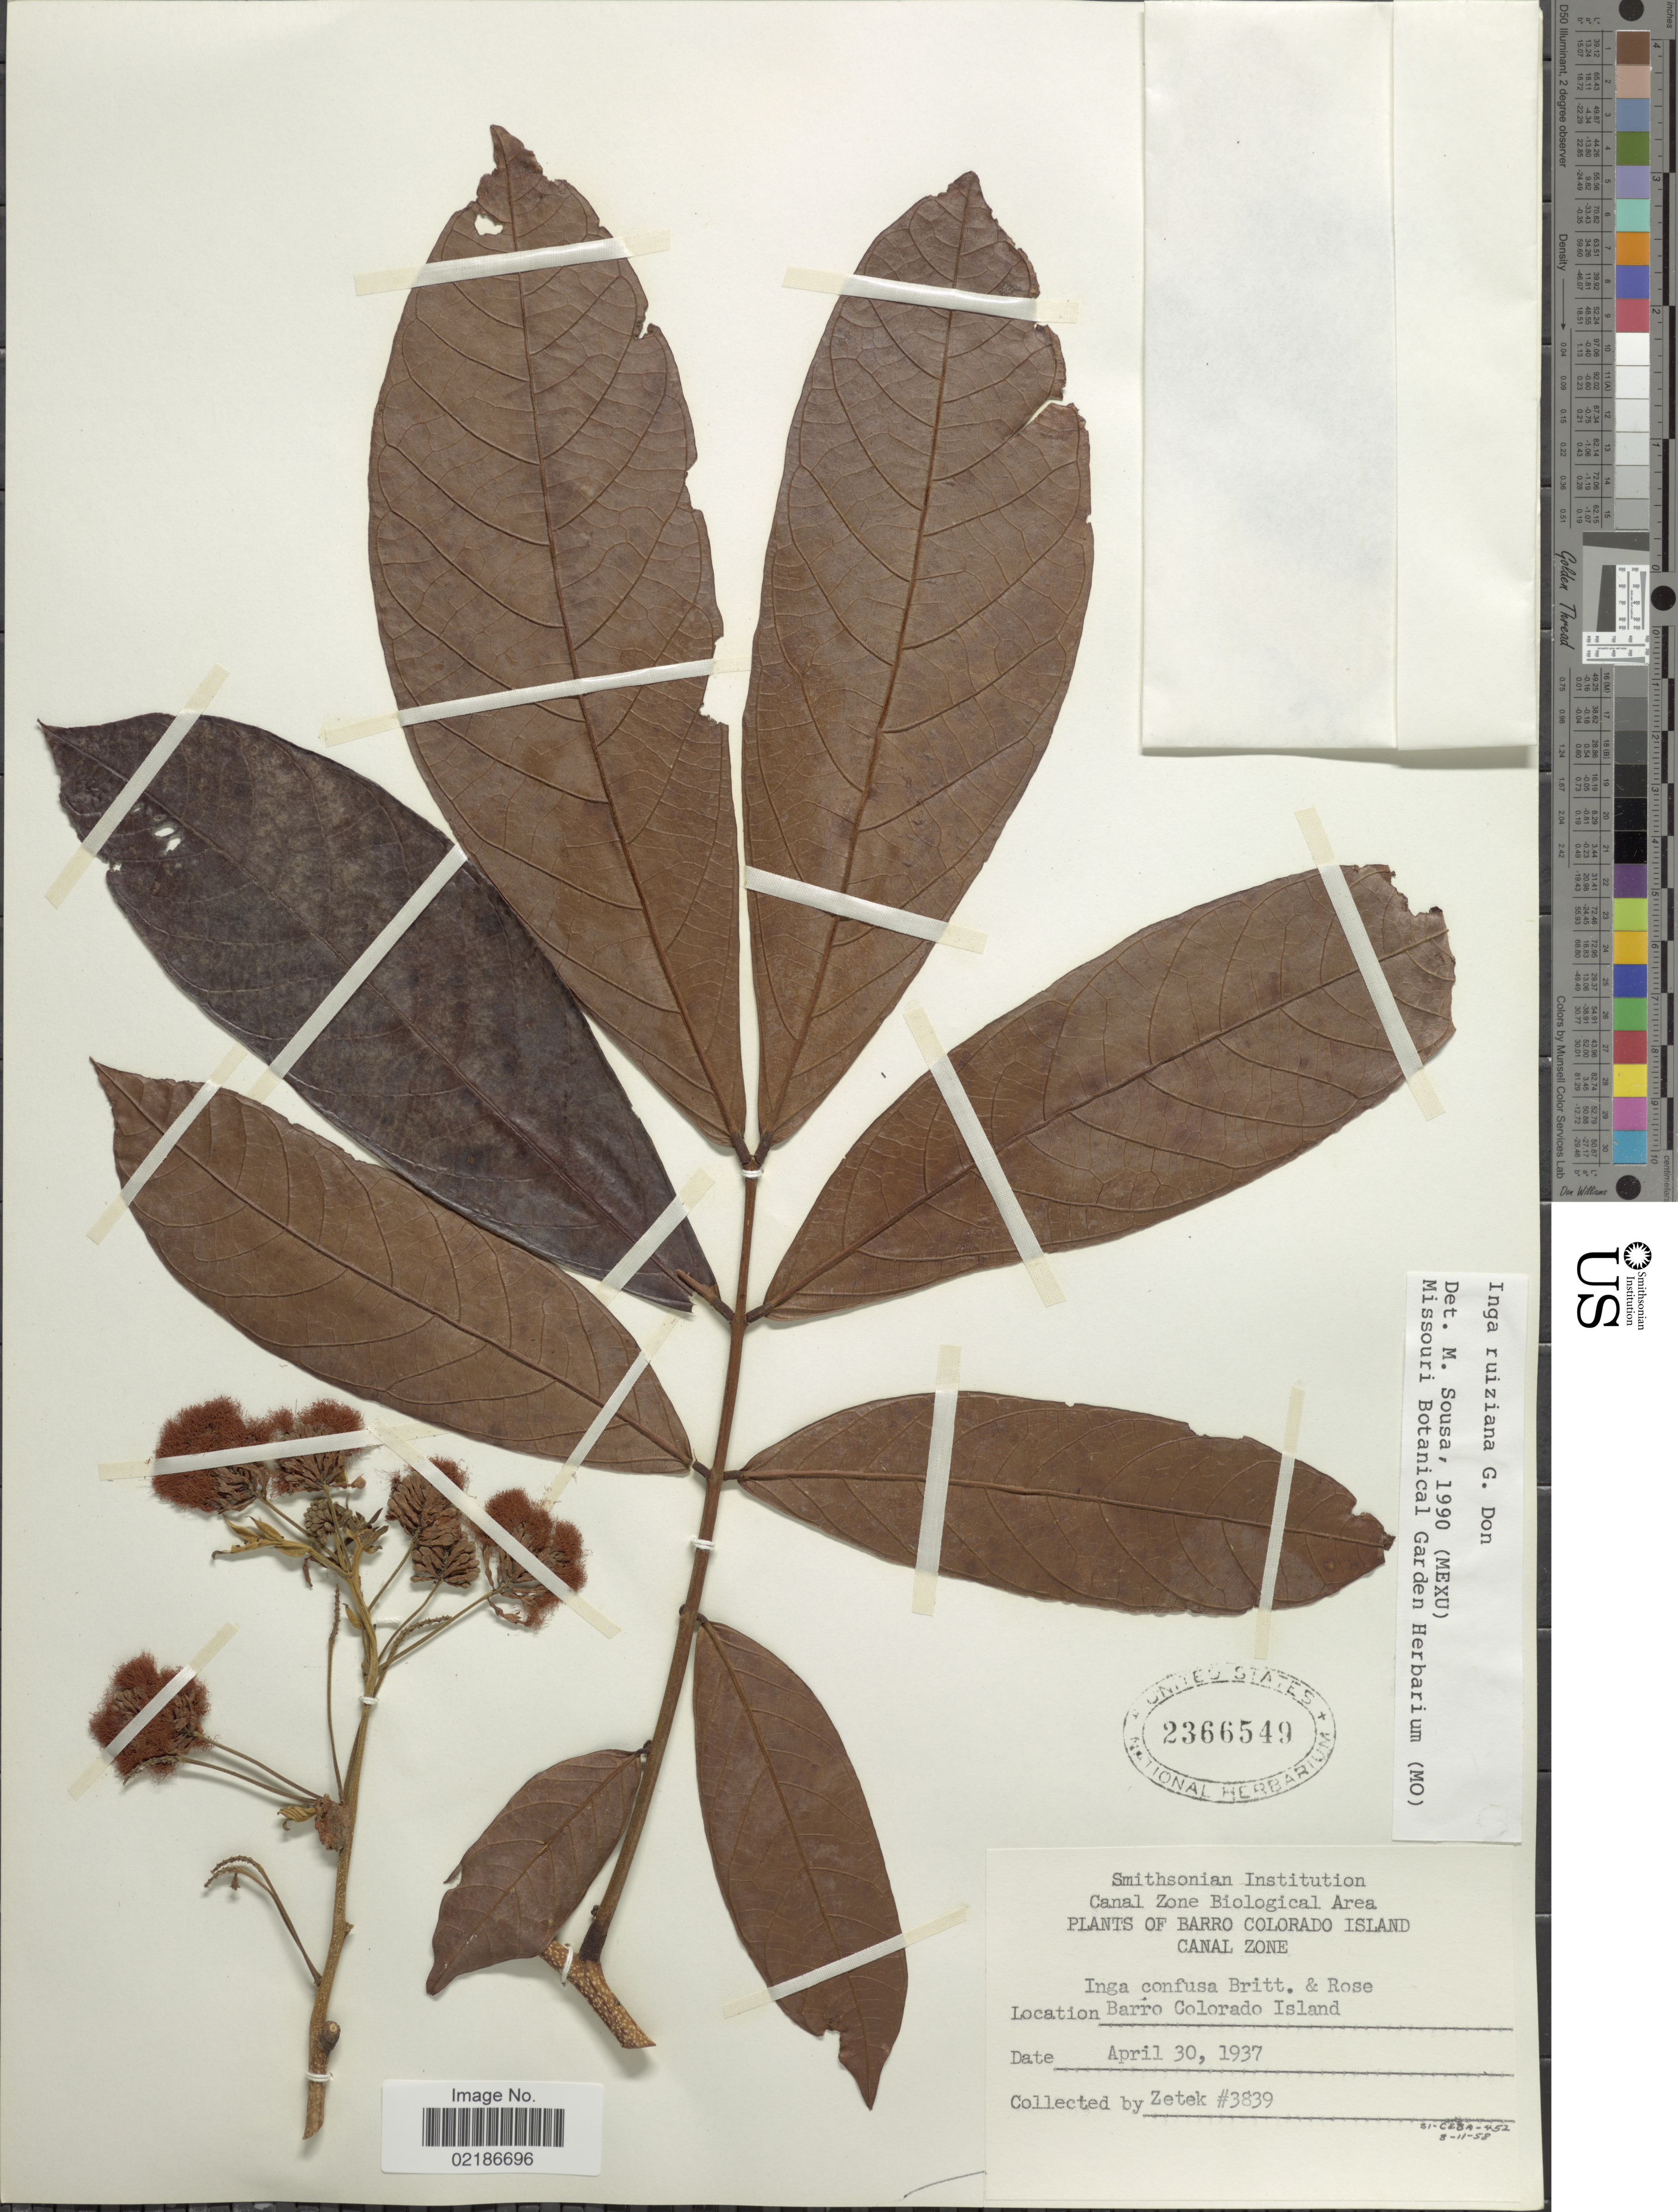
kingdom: Plantae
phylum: Tracheophyta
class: Magnoliopsida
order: Fabales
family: Fabaceae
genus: Inga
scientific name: Inga ruiziana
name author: G. Don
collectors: -. Zetek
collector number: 3839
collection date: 1937-04-30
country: Panama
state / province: Panamá Oeste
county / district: Canal Zone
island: Barro Colorado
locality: Barro Colorado Island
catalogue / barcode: US 2366549